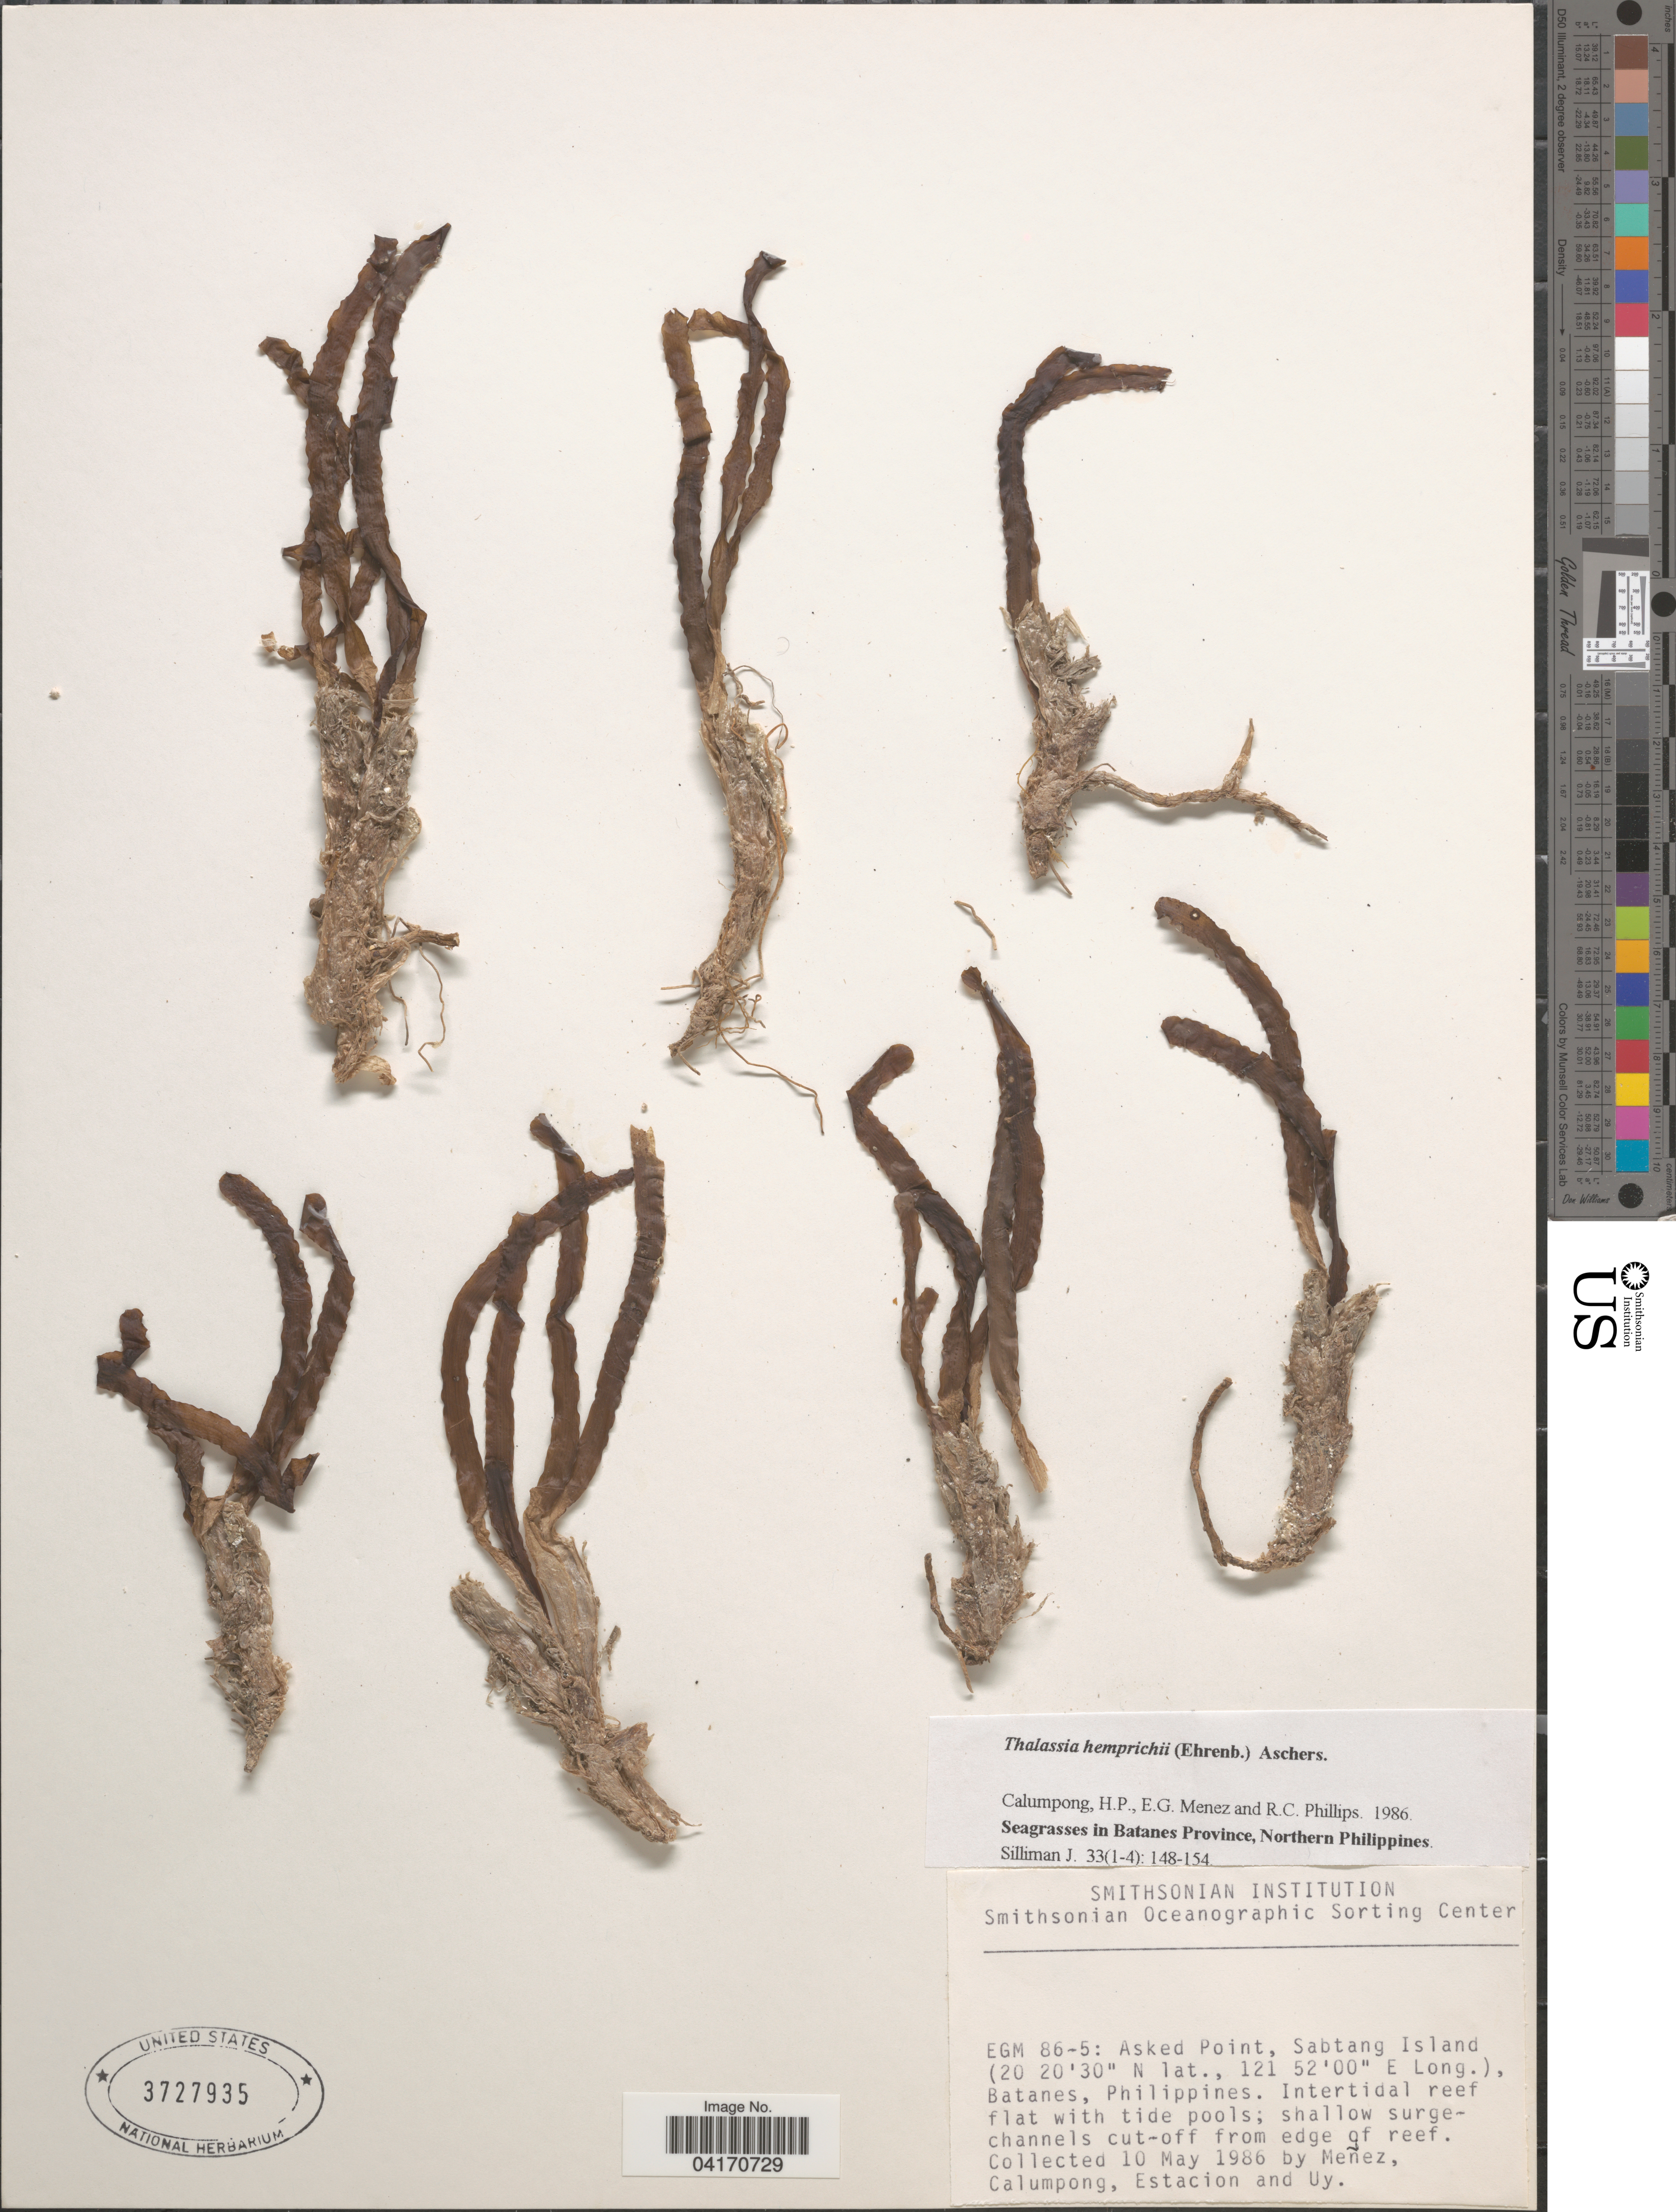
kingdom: Plantae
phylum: Tracheophyta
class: Liliopsida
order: Alismatales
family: Hydrocharitaceae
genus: Thalassia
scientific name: Thalassia hemprichii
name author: Asch.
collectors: Menez, Calumpong, Estacion & Uy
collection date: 1986-05-10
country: Philippines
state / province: Cagayan Valley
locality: EGM 86-5: Asked Point, Sabtang Island, Batanes.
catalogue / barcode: US 3727935